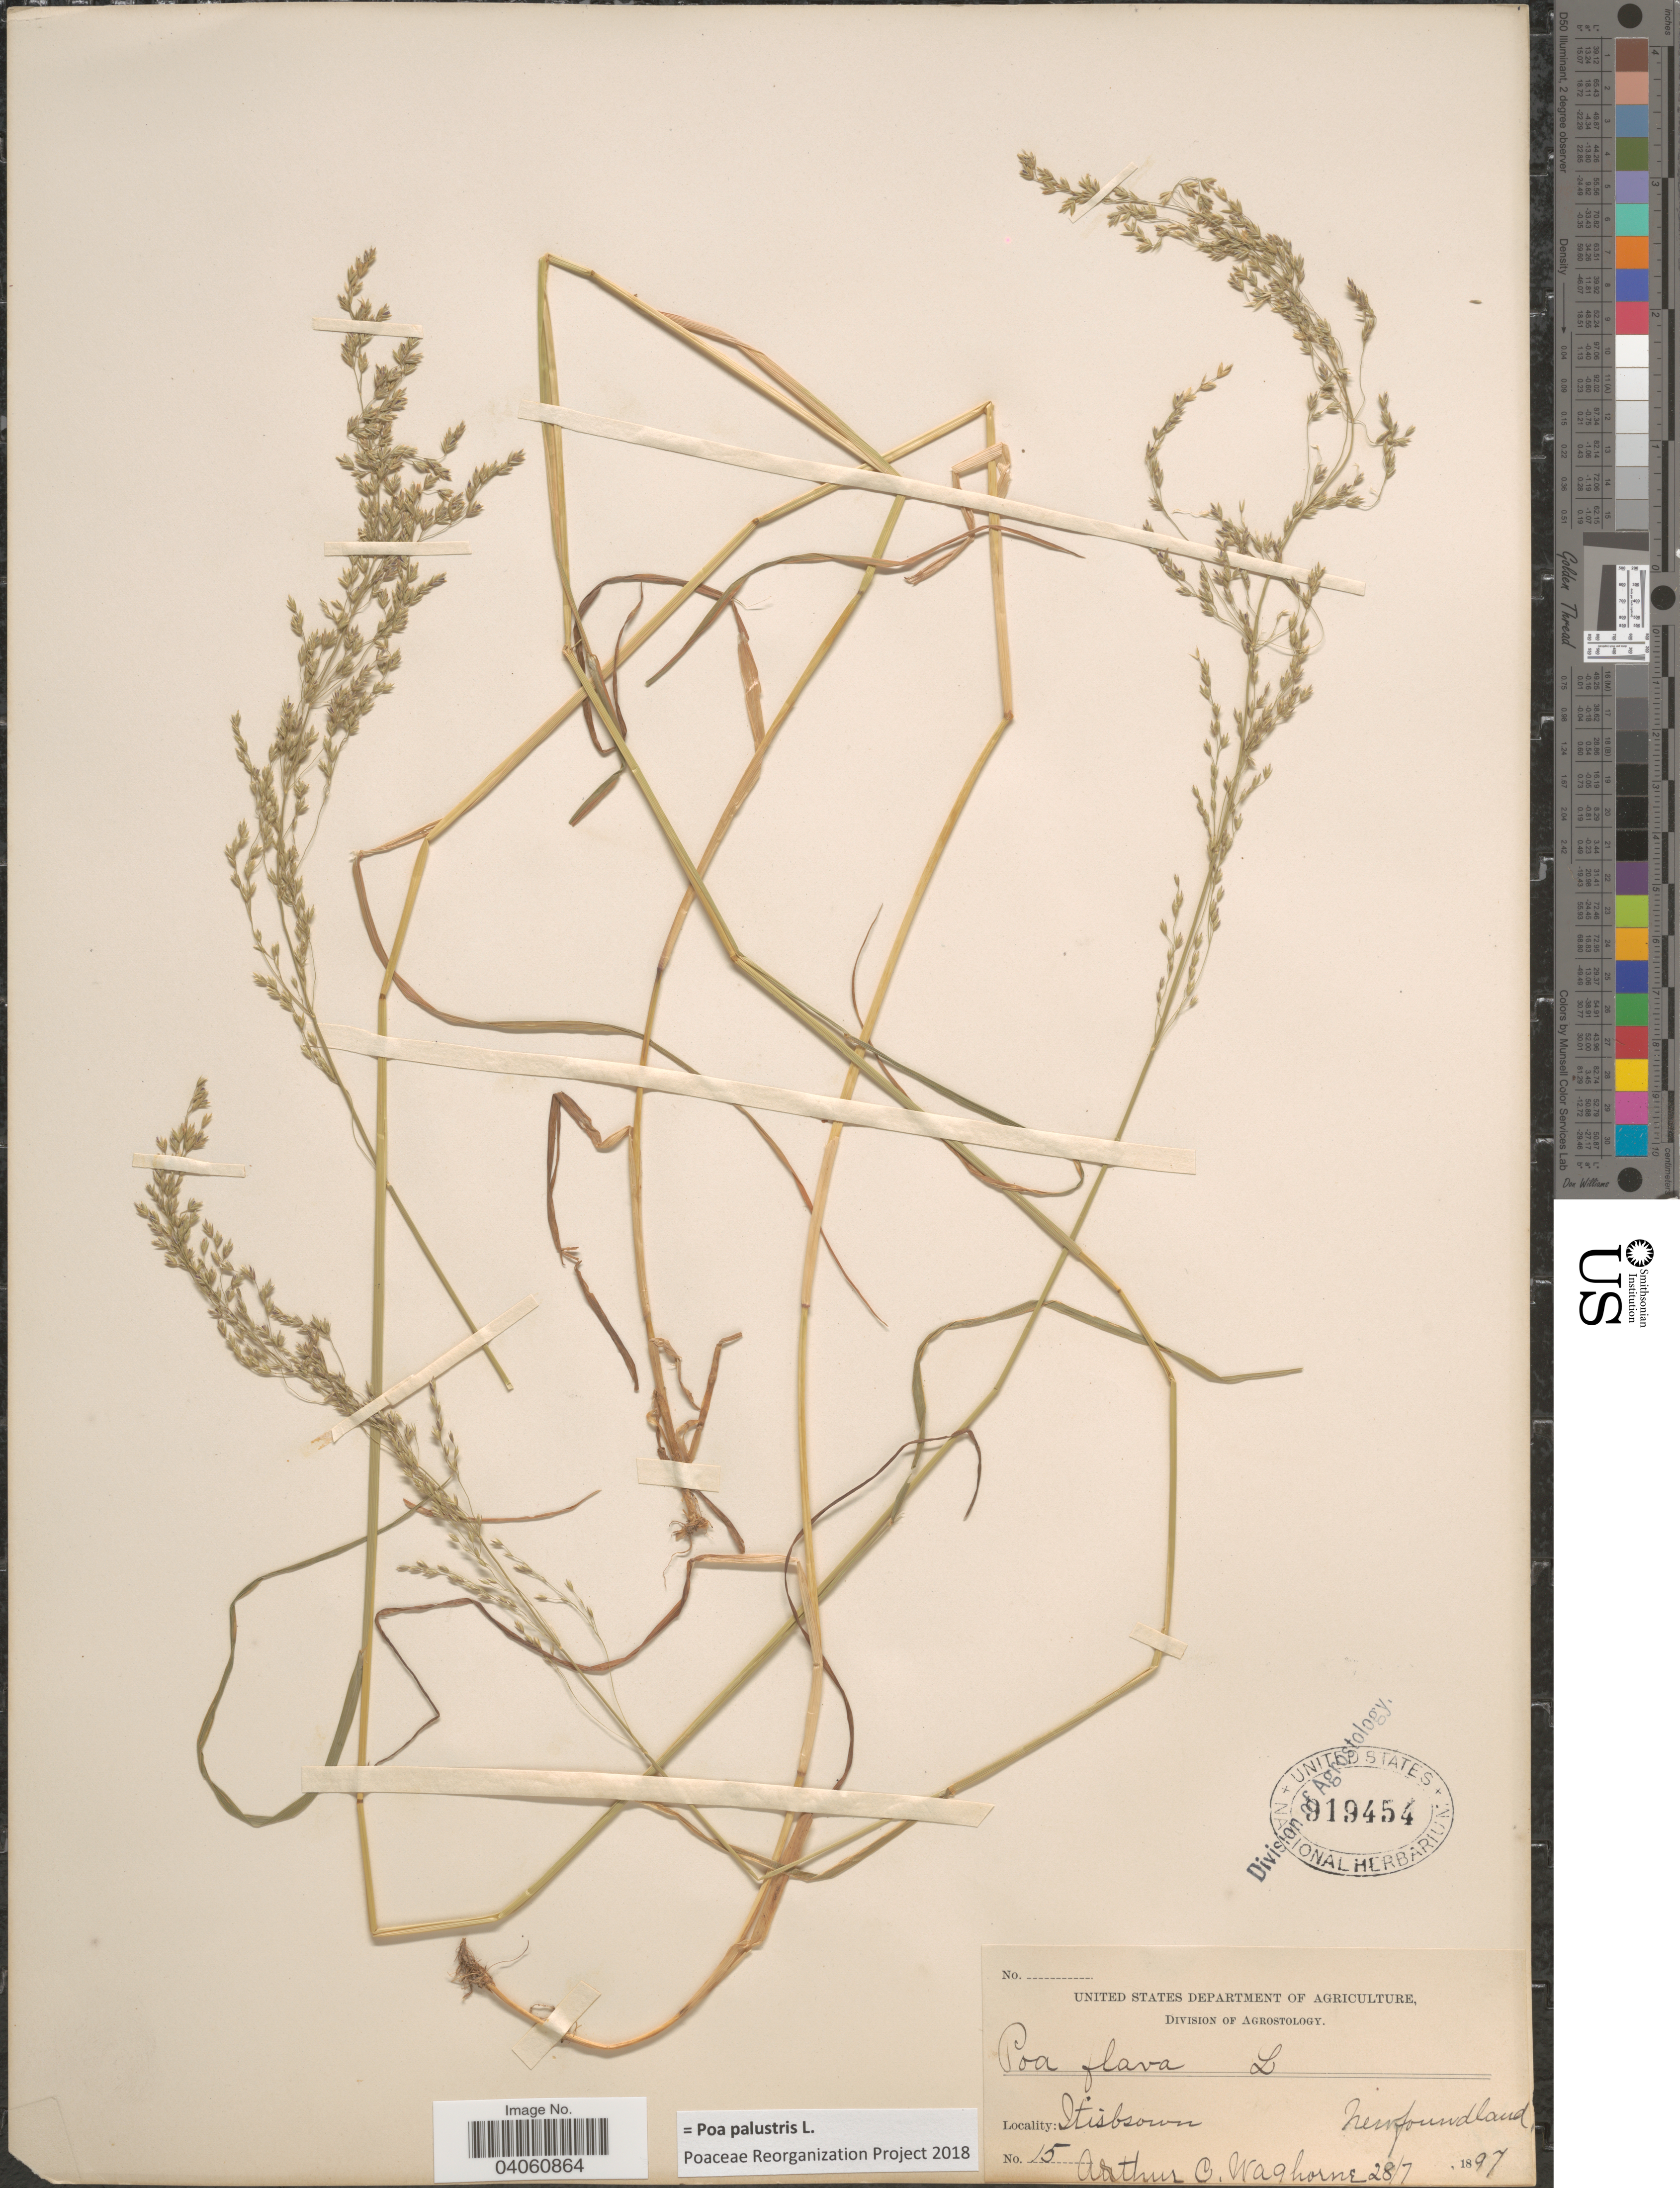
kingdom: Plantae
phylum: Tracheophyta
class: Liliopsida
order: Poales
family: Poaceae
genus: Poa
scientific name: Poa palustris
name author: L.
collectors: A. Waghorne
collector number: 15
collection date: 1897-07-28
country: Canada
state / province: Newfoundland and Labrador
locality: Itisbsown. Newfoundland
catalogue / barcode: US 919454